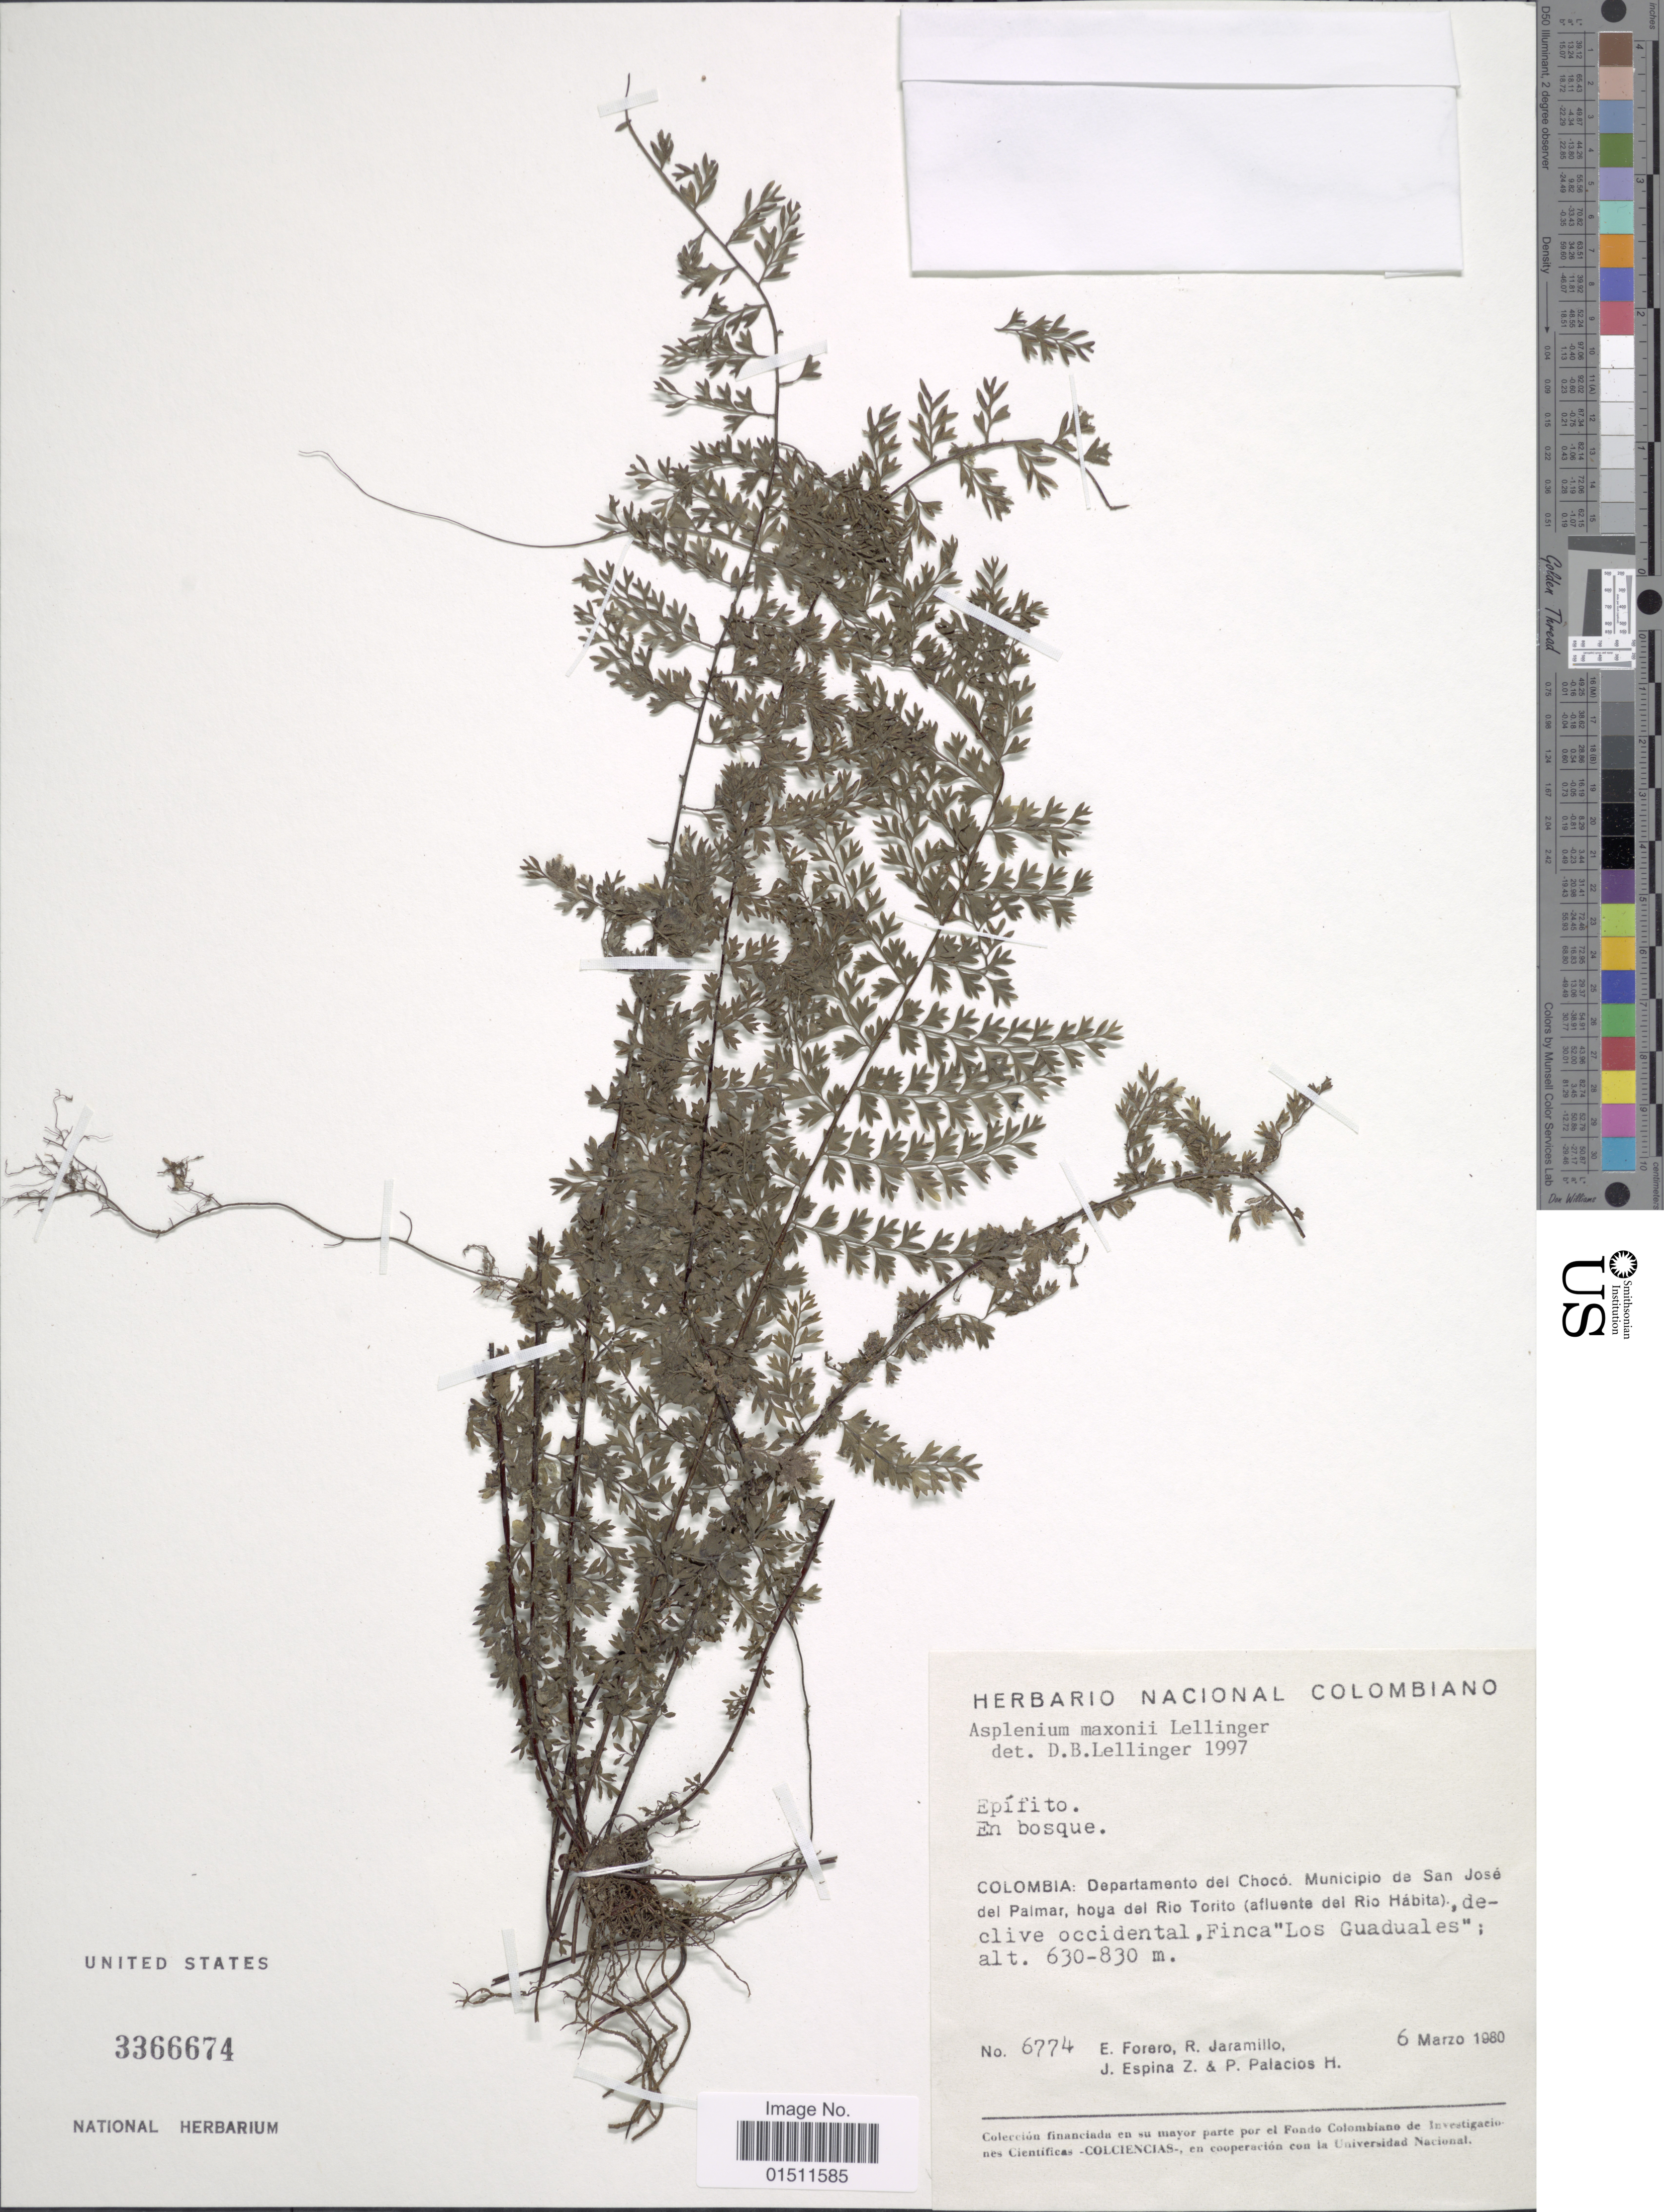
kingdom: Plantae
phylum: Tracheophyta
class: Polypodiopsida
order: Polypodiales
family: Aspleniaceae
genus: Asplenium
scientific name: Asplenium maxonii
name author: Lellinger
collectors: E. Forero, R. Jaramillo M., J. Espina & P. Palacios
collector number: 6774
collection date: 1980-03-06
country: Colombia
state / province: Chocó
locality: Departamento del Choco, Municipio de San Jose del Palmar, hoya del Rio Torito ( afluente del Rio Habita), declive occidental, Finca Los Guaduales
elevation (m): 630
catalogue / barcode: US 3366674